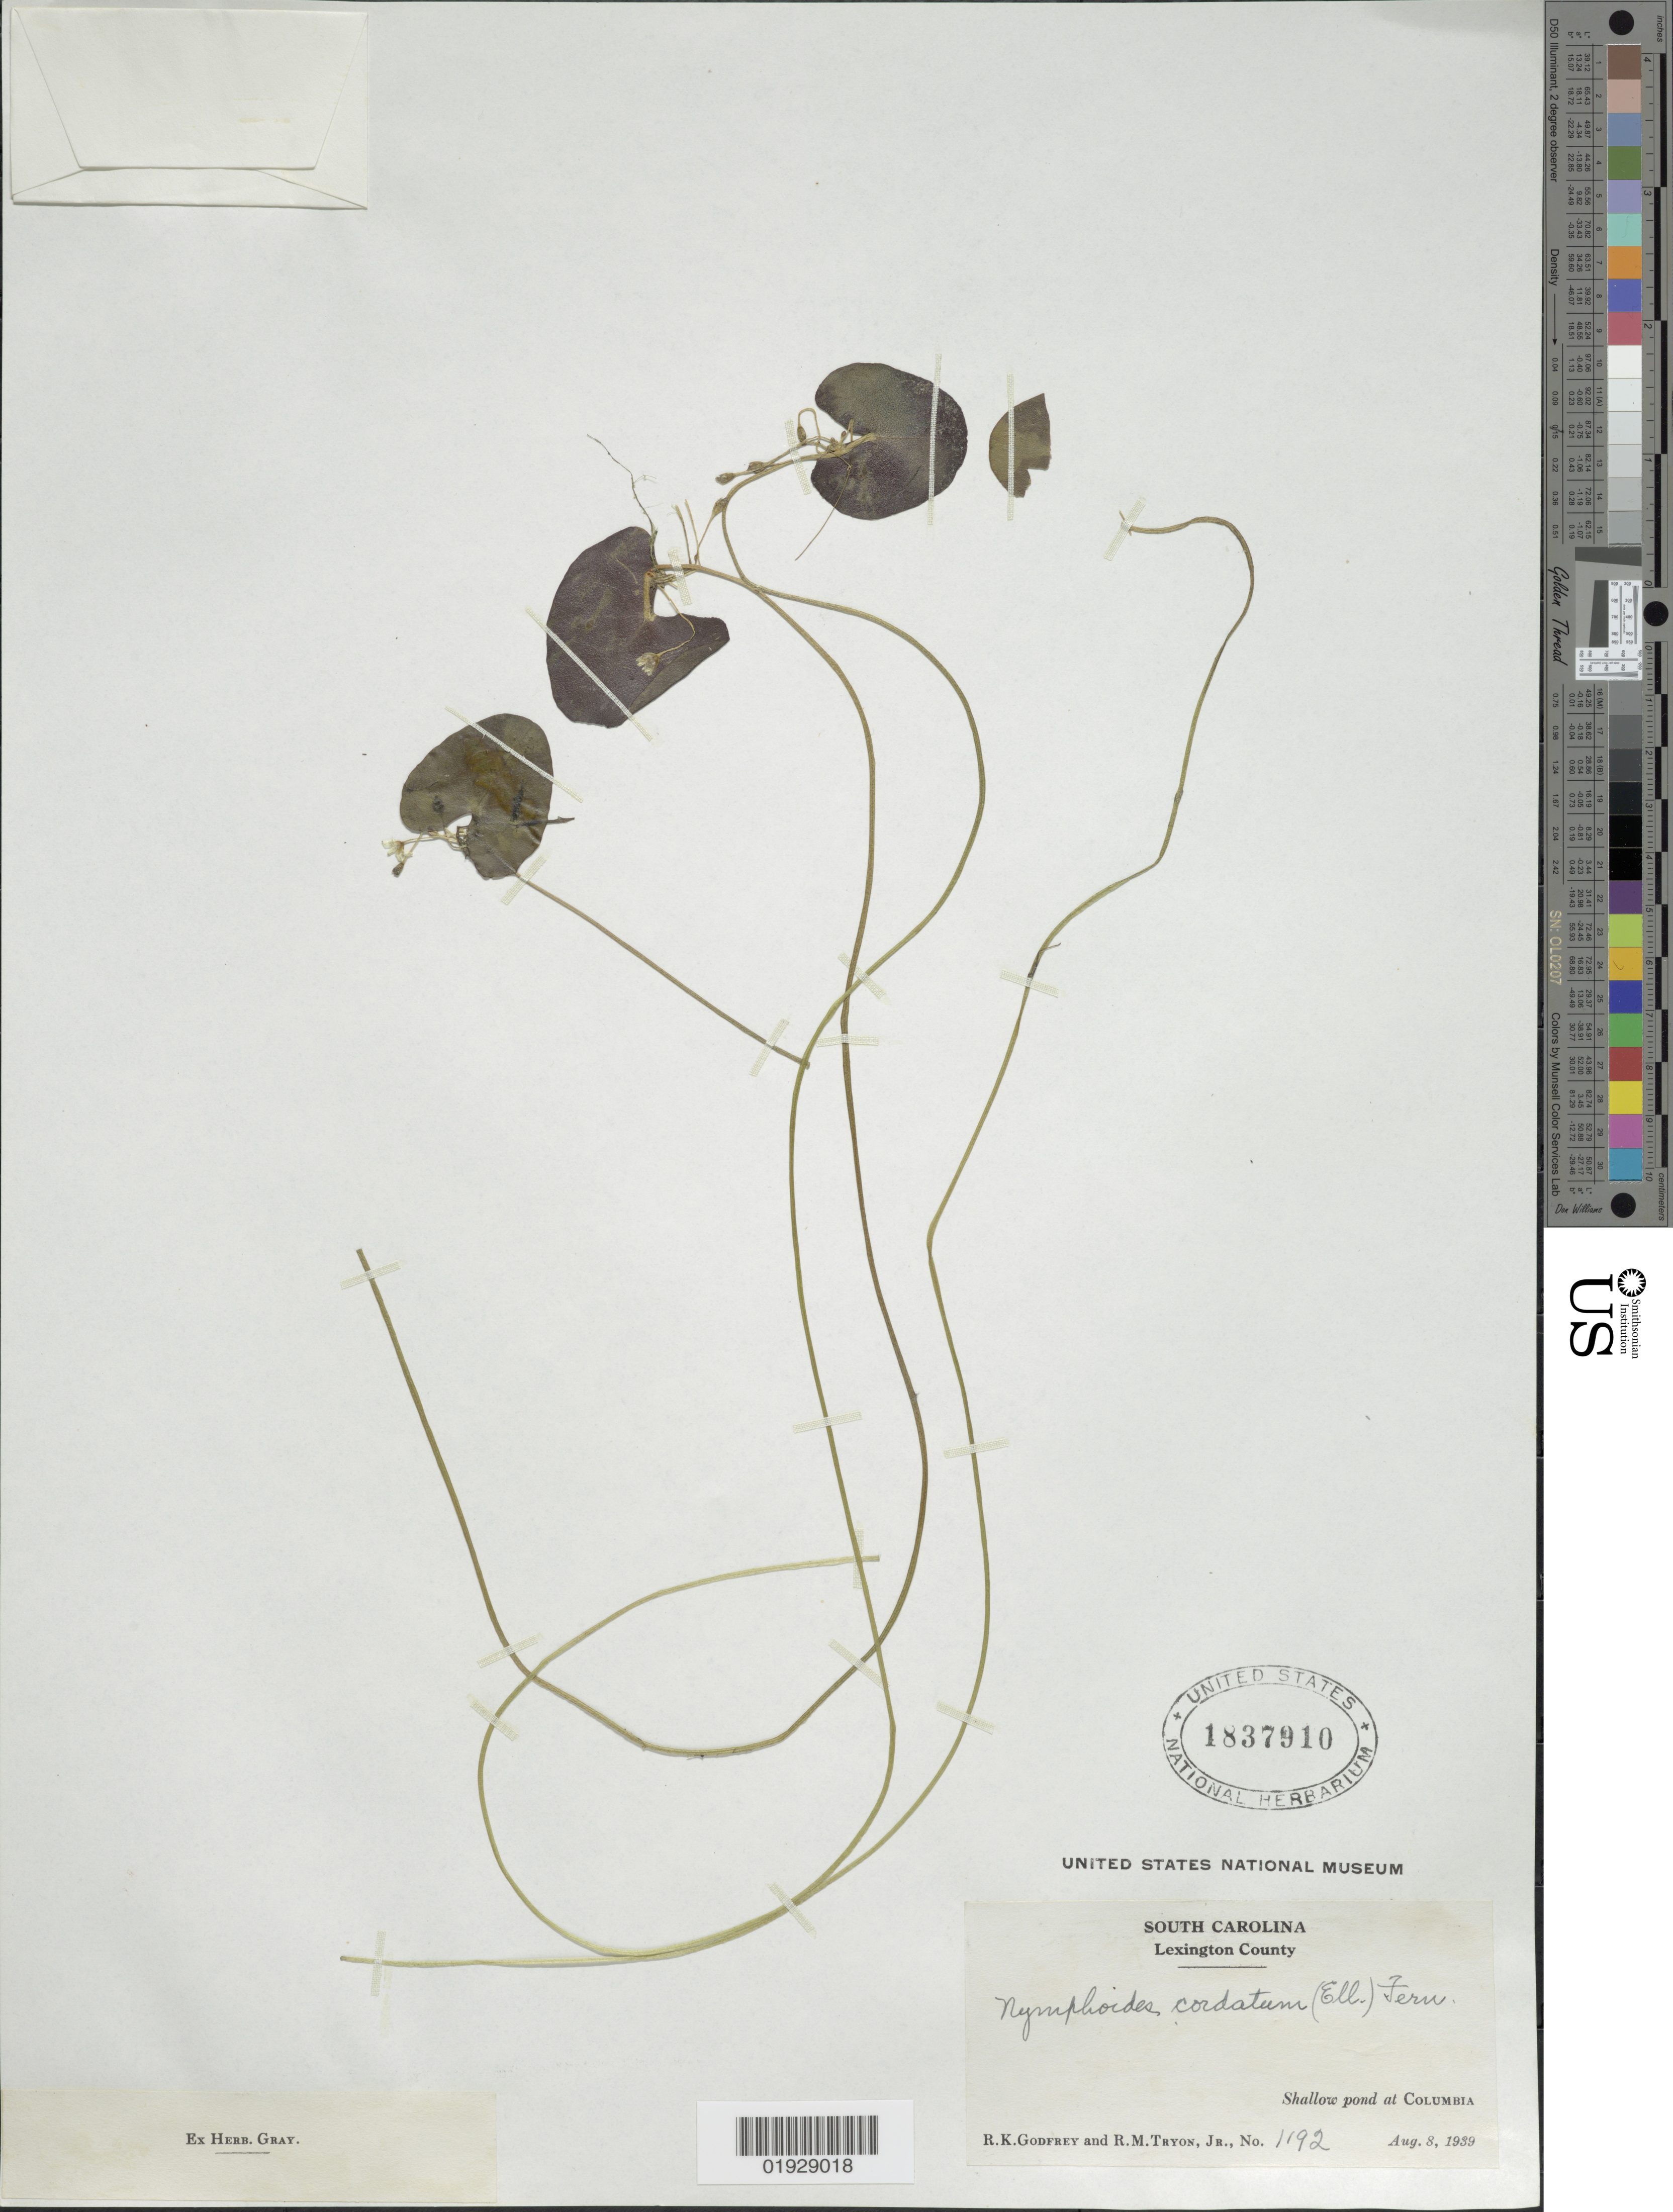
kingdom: Plantae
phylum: Tracheophyta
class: Magnoliopsida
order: Asterales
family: Menyanthaceae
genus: Nymphoides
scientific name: Nymphoides cordata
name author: (Elliot) Fernald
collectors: R. K. Godfrey & R. M. Tryon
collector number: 1192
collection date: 1939-08-08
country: United States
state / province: South Carolina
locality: Lexington County, Shallow pond at Columbia.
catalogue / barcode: US 1837910